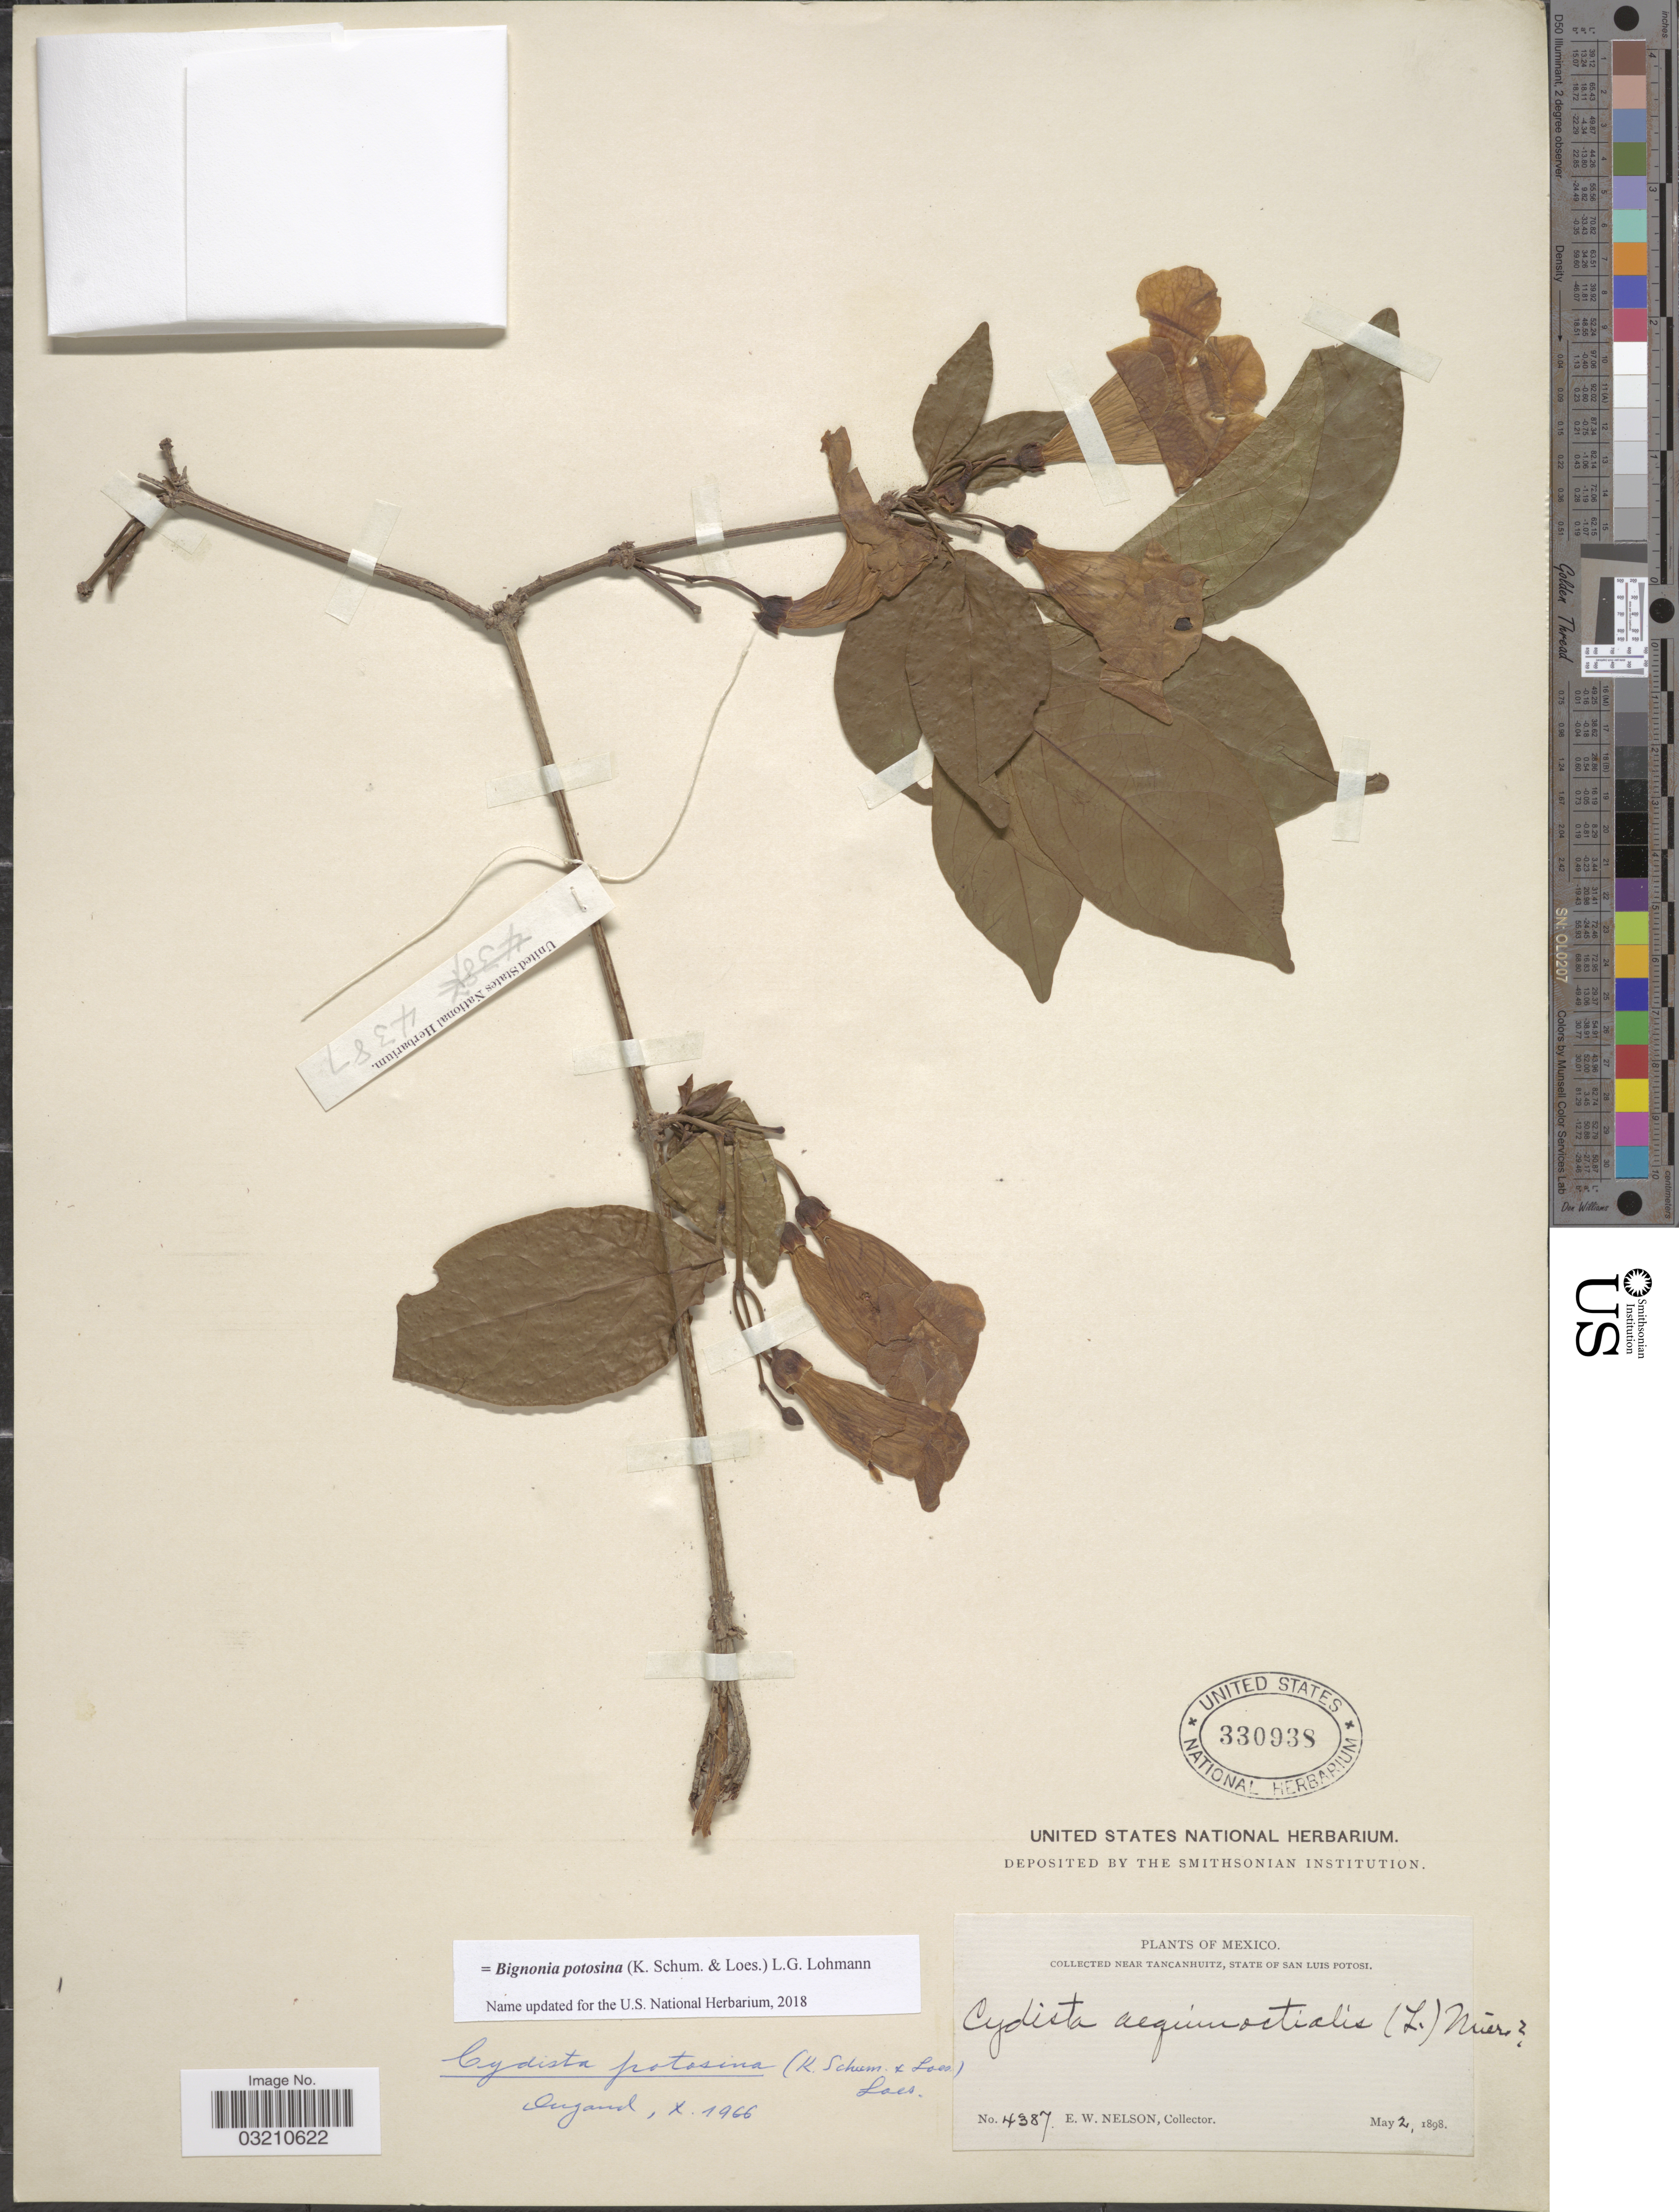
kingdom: Plantae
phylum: Tracheophyta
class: Magnoliopsida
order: Lamiales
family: Bignoniaceae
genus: Bignonia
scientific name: Bignonia potosina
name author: (K. Schum. & Loes.) L.G. Lohmann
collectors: E. W. Nelson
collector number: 4387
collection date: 1898-05-02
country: Mexico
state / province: San Luis Potosí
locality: Near Tancanhuitz.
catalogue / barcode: US 330938